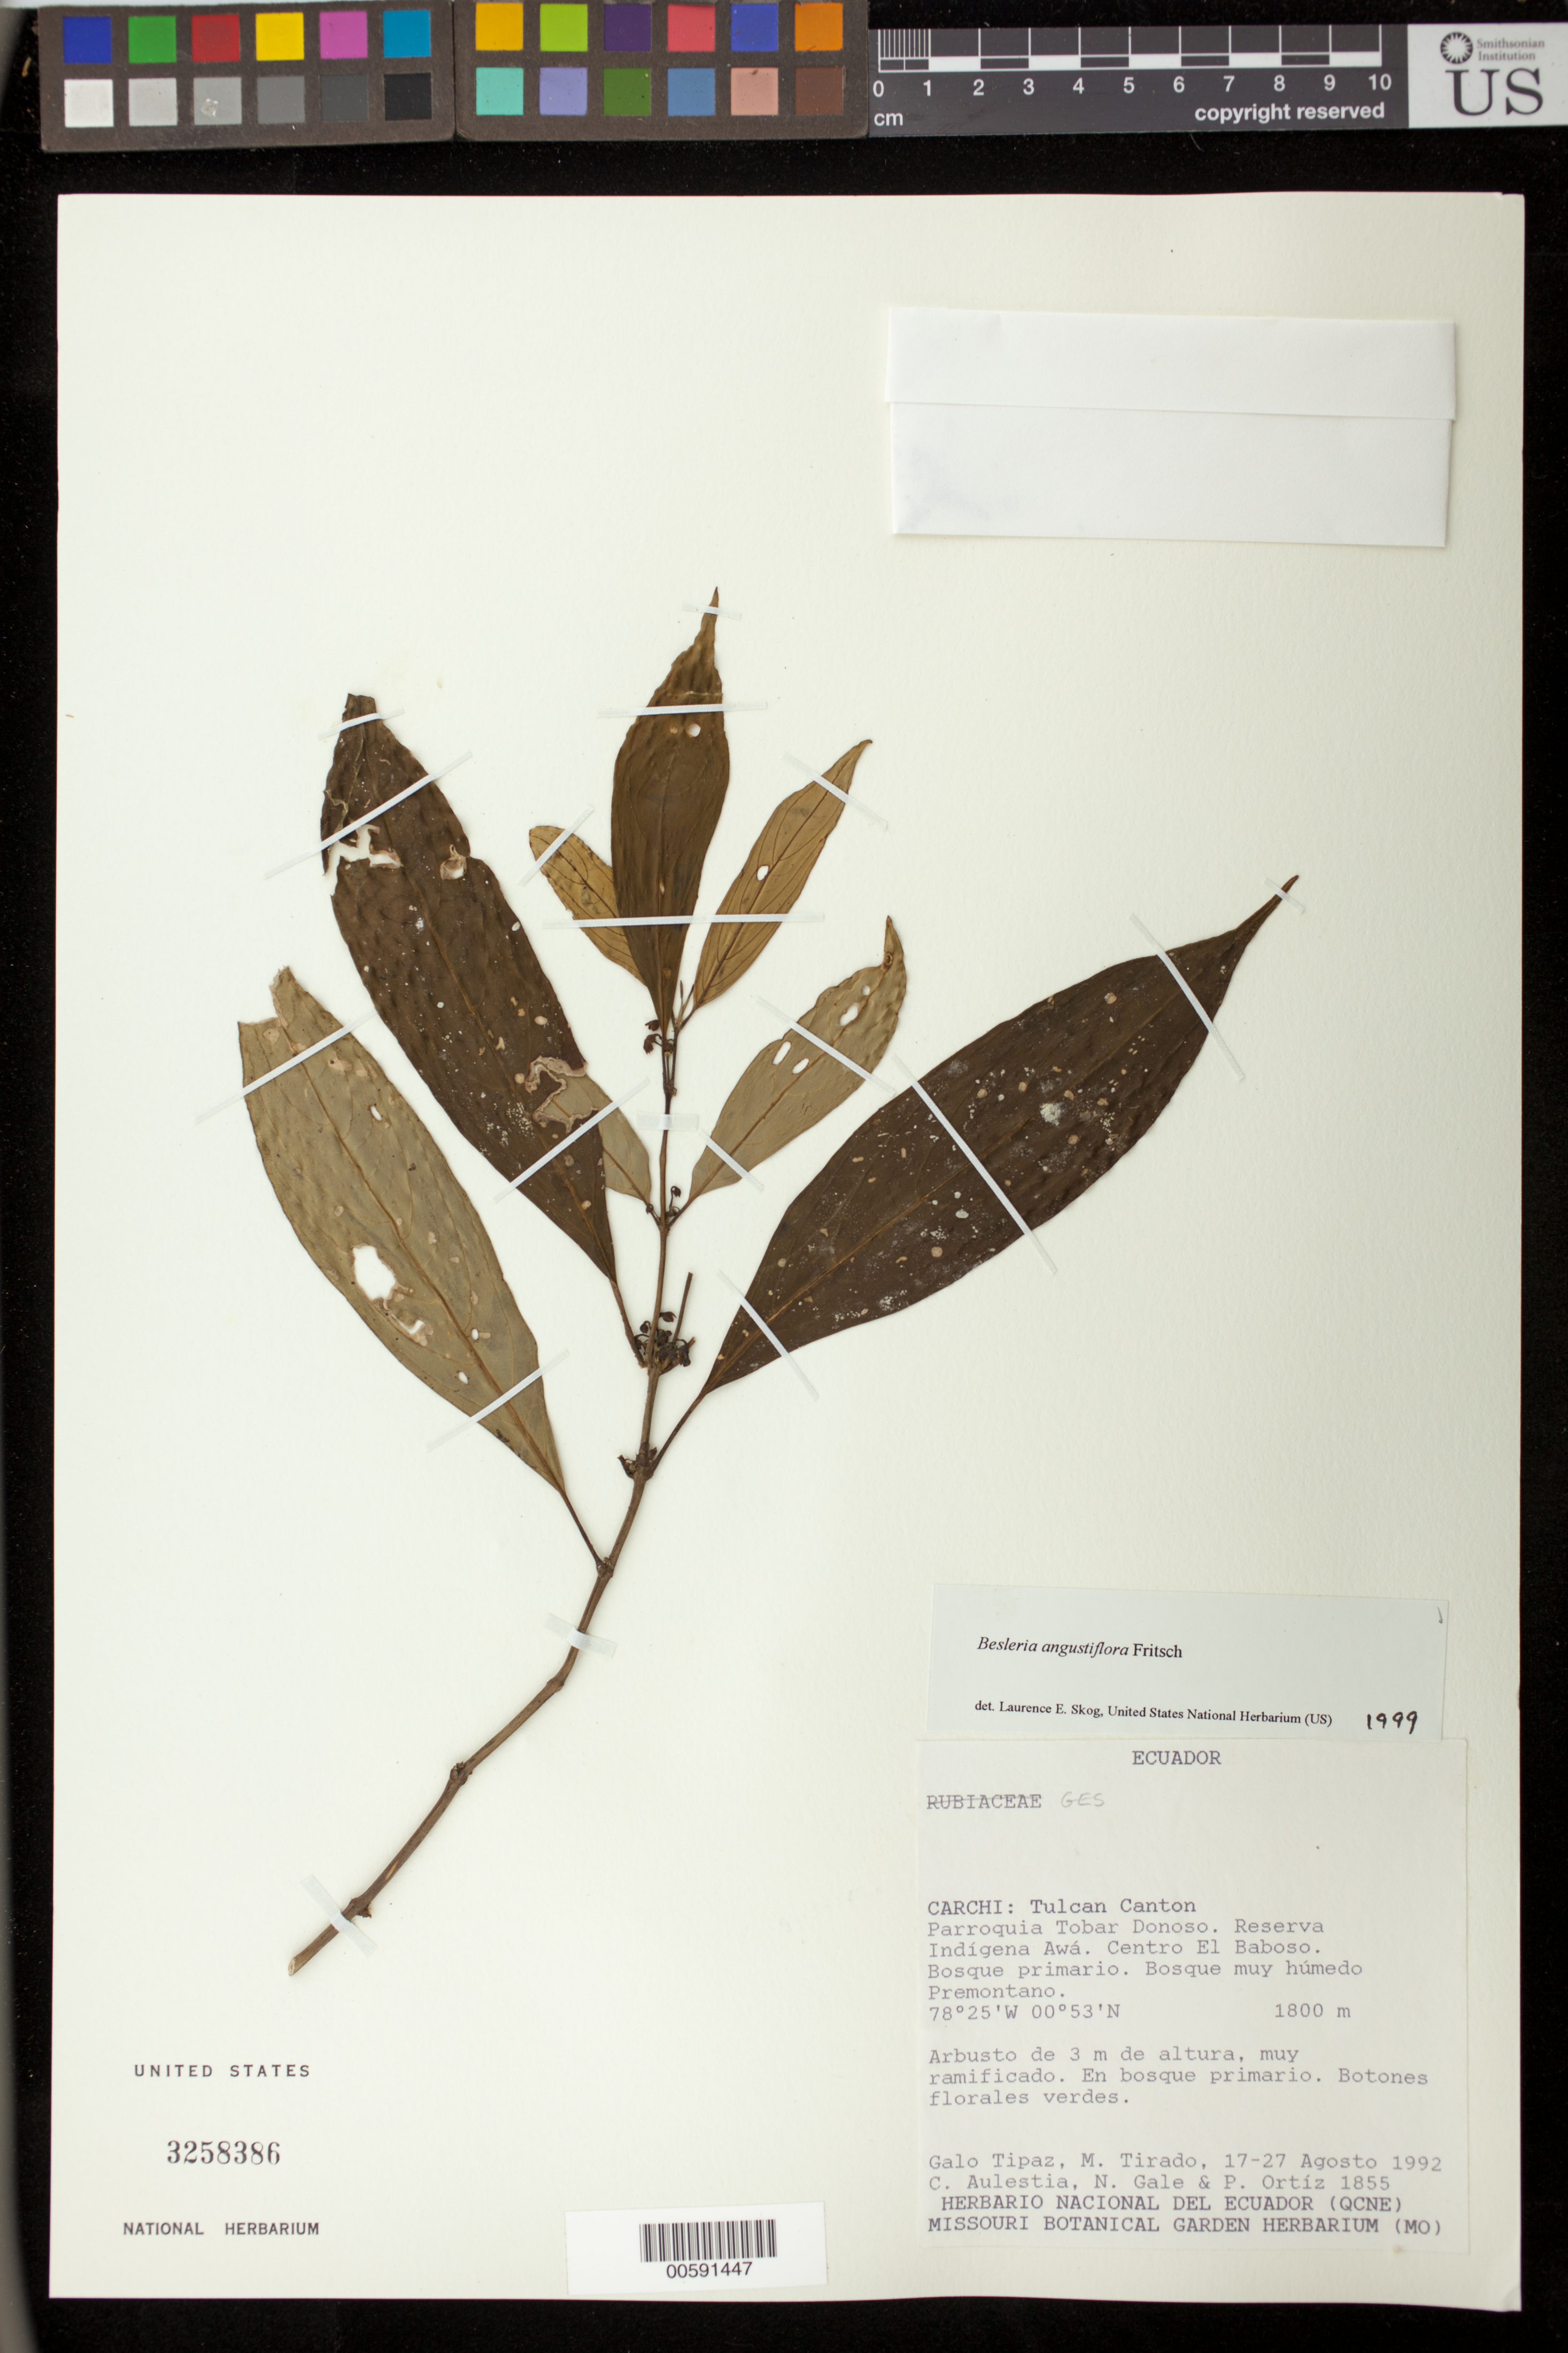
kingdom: Plantae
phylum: Tracheophyta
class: Magnoliopsida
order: Lamiales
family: Gesneriaceae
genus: Besleria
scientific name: Besleria angustiflora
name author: Fritsch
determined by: Skog, Laurence E.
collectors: G. Tipaz, M. Tirado, C. Aulestia, N. Gale & P. Ortiz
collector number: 1855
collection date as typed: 17-27 Aug 1992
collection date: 1992-08-17/1992-08-27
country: Ecuador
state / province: Carchi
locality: Tulcan Canton. Parroquia Tobar Donoso, Reserva Indígena Awá, Centro El Baboso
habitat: Bosque primario; bosque muy húmedo premontano; en bosque primario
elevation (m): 1800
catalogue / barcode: US 3258386